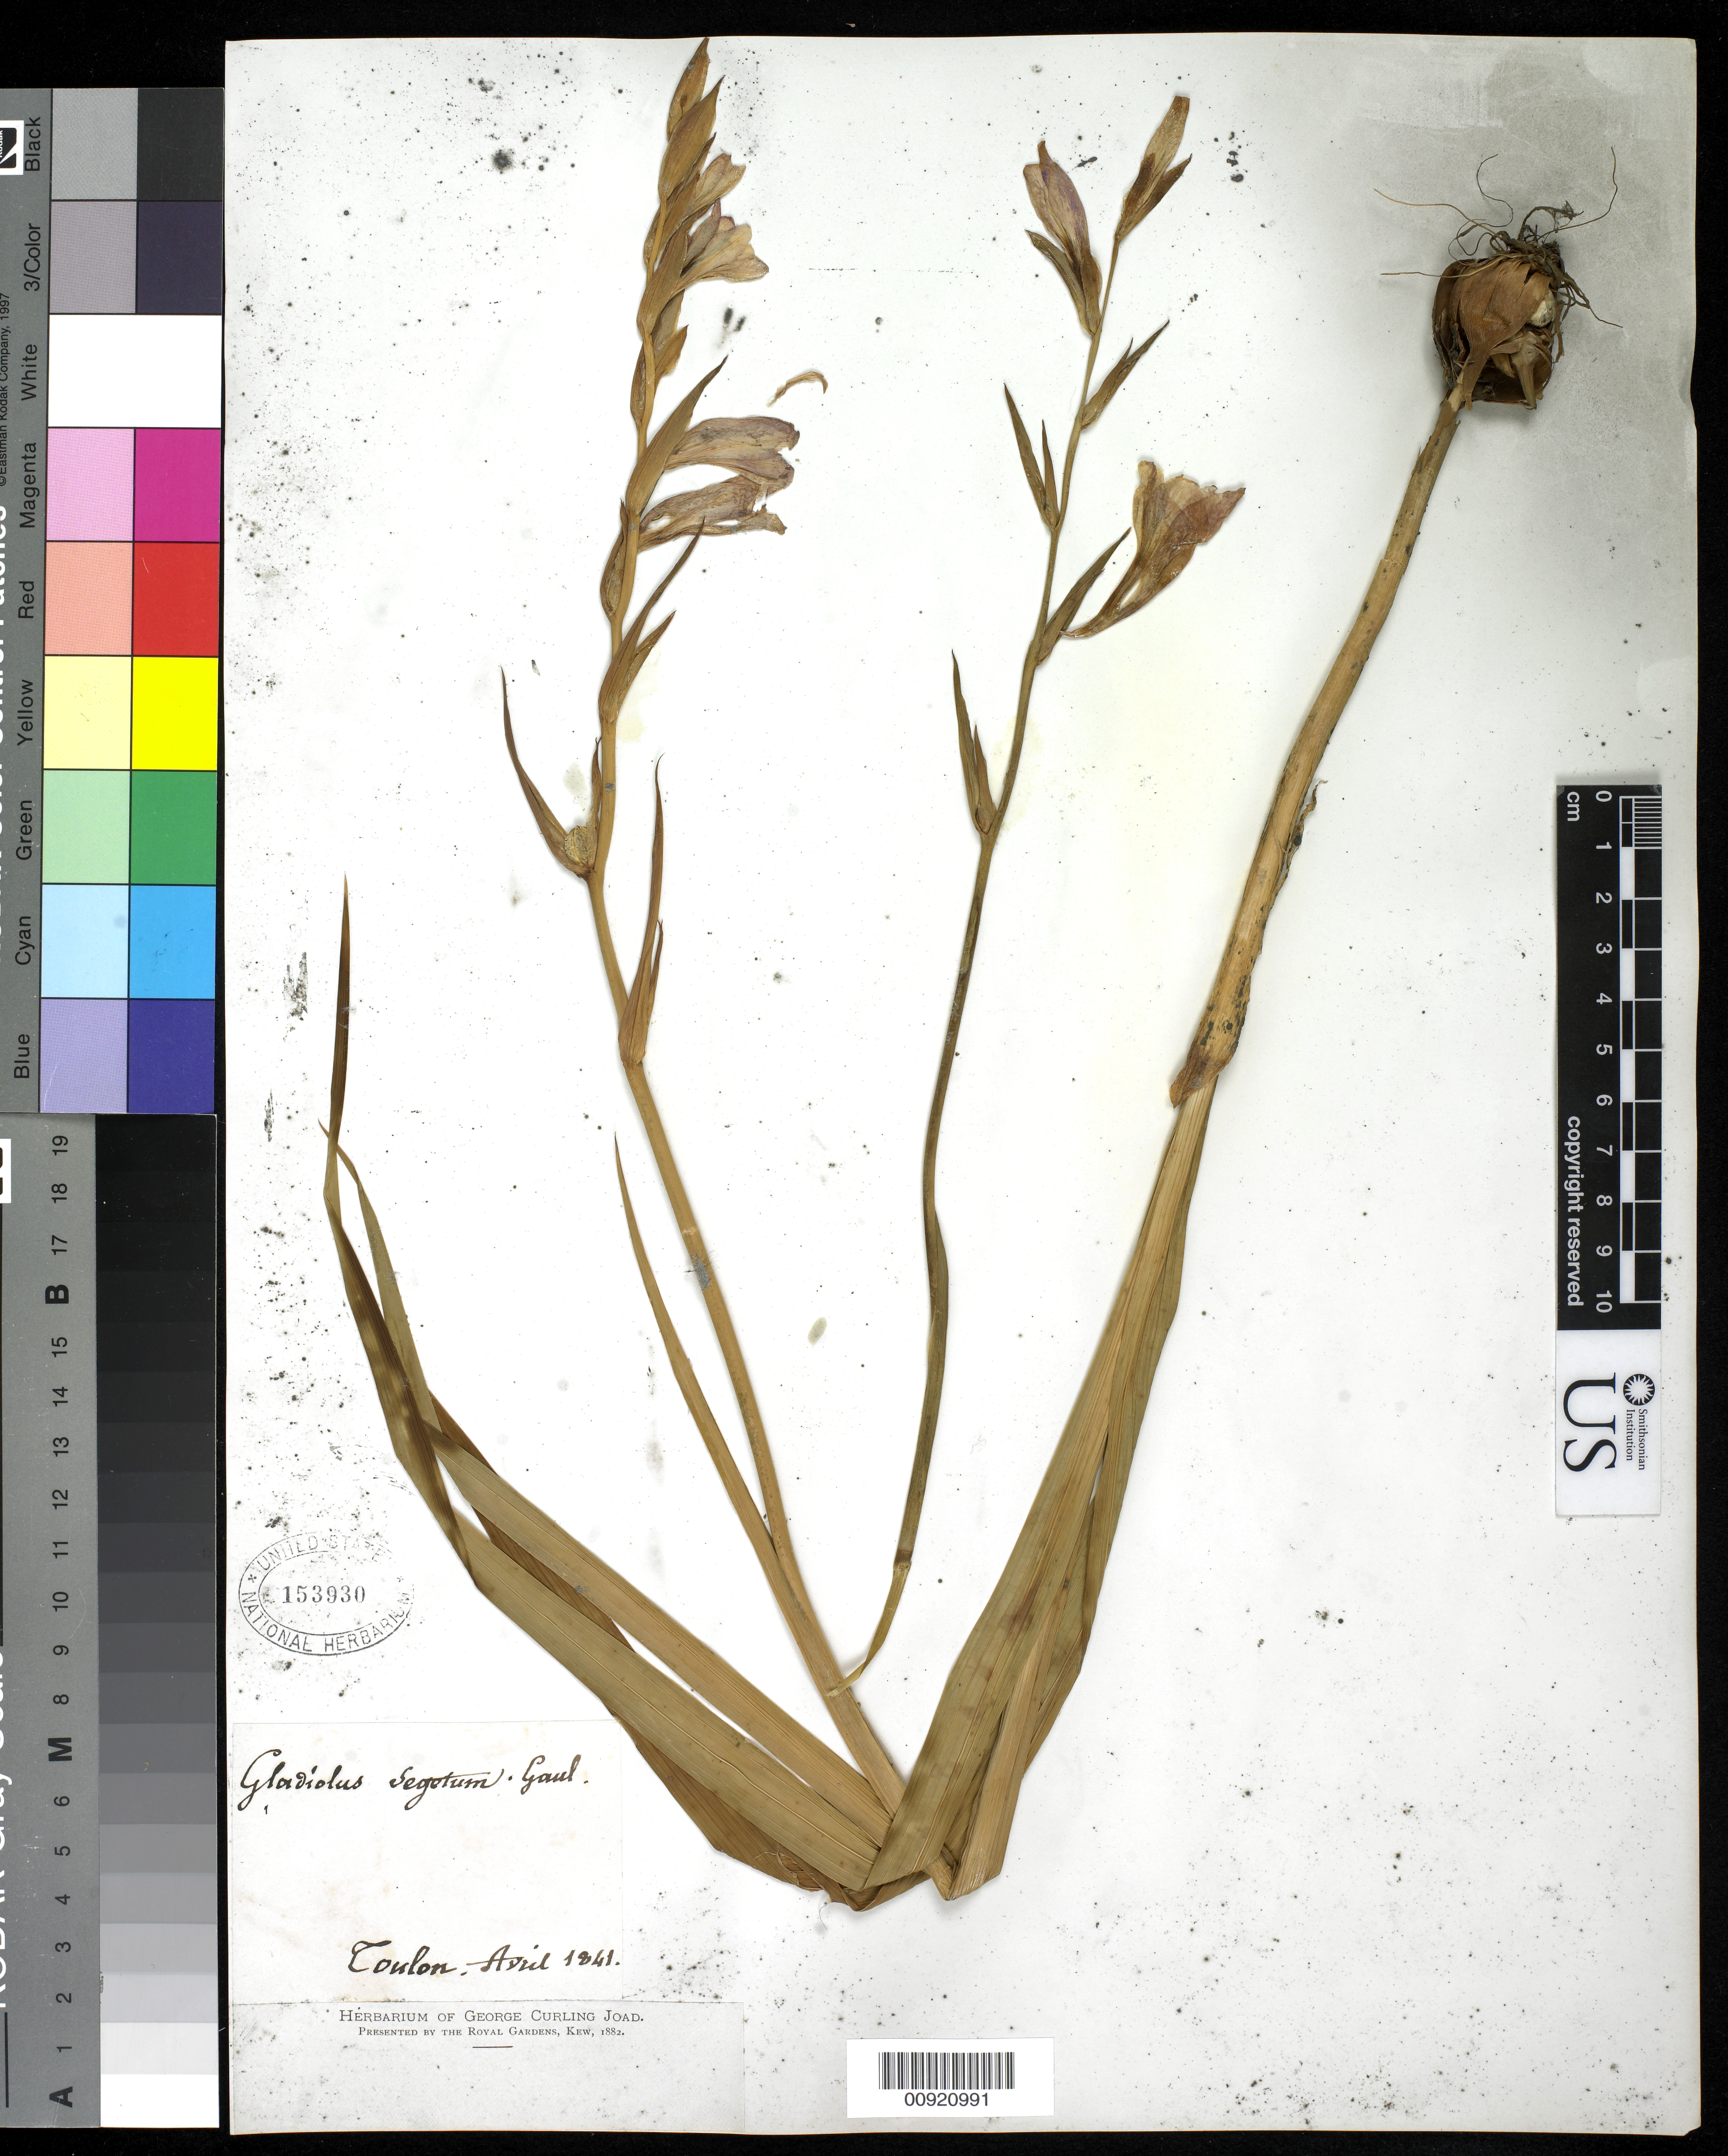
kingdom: Plantae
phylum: Tracheophyta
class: Liliopsida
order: Asparagales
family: Iridaceae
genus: Gladiolus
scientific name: Gladiolus segetum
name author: Ker Gawl.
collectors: Coulon, --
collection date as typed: Apr 1841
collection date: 1841-04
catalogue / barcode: US 153930